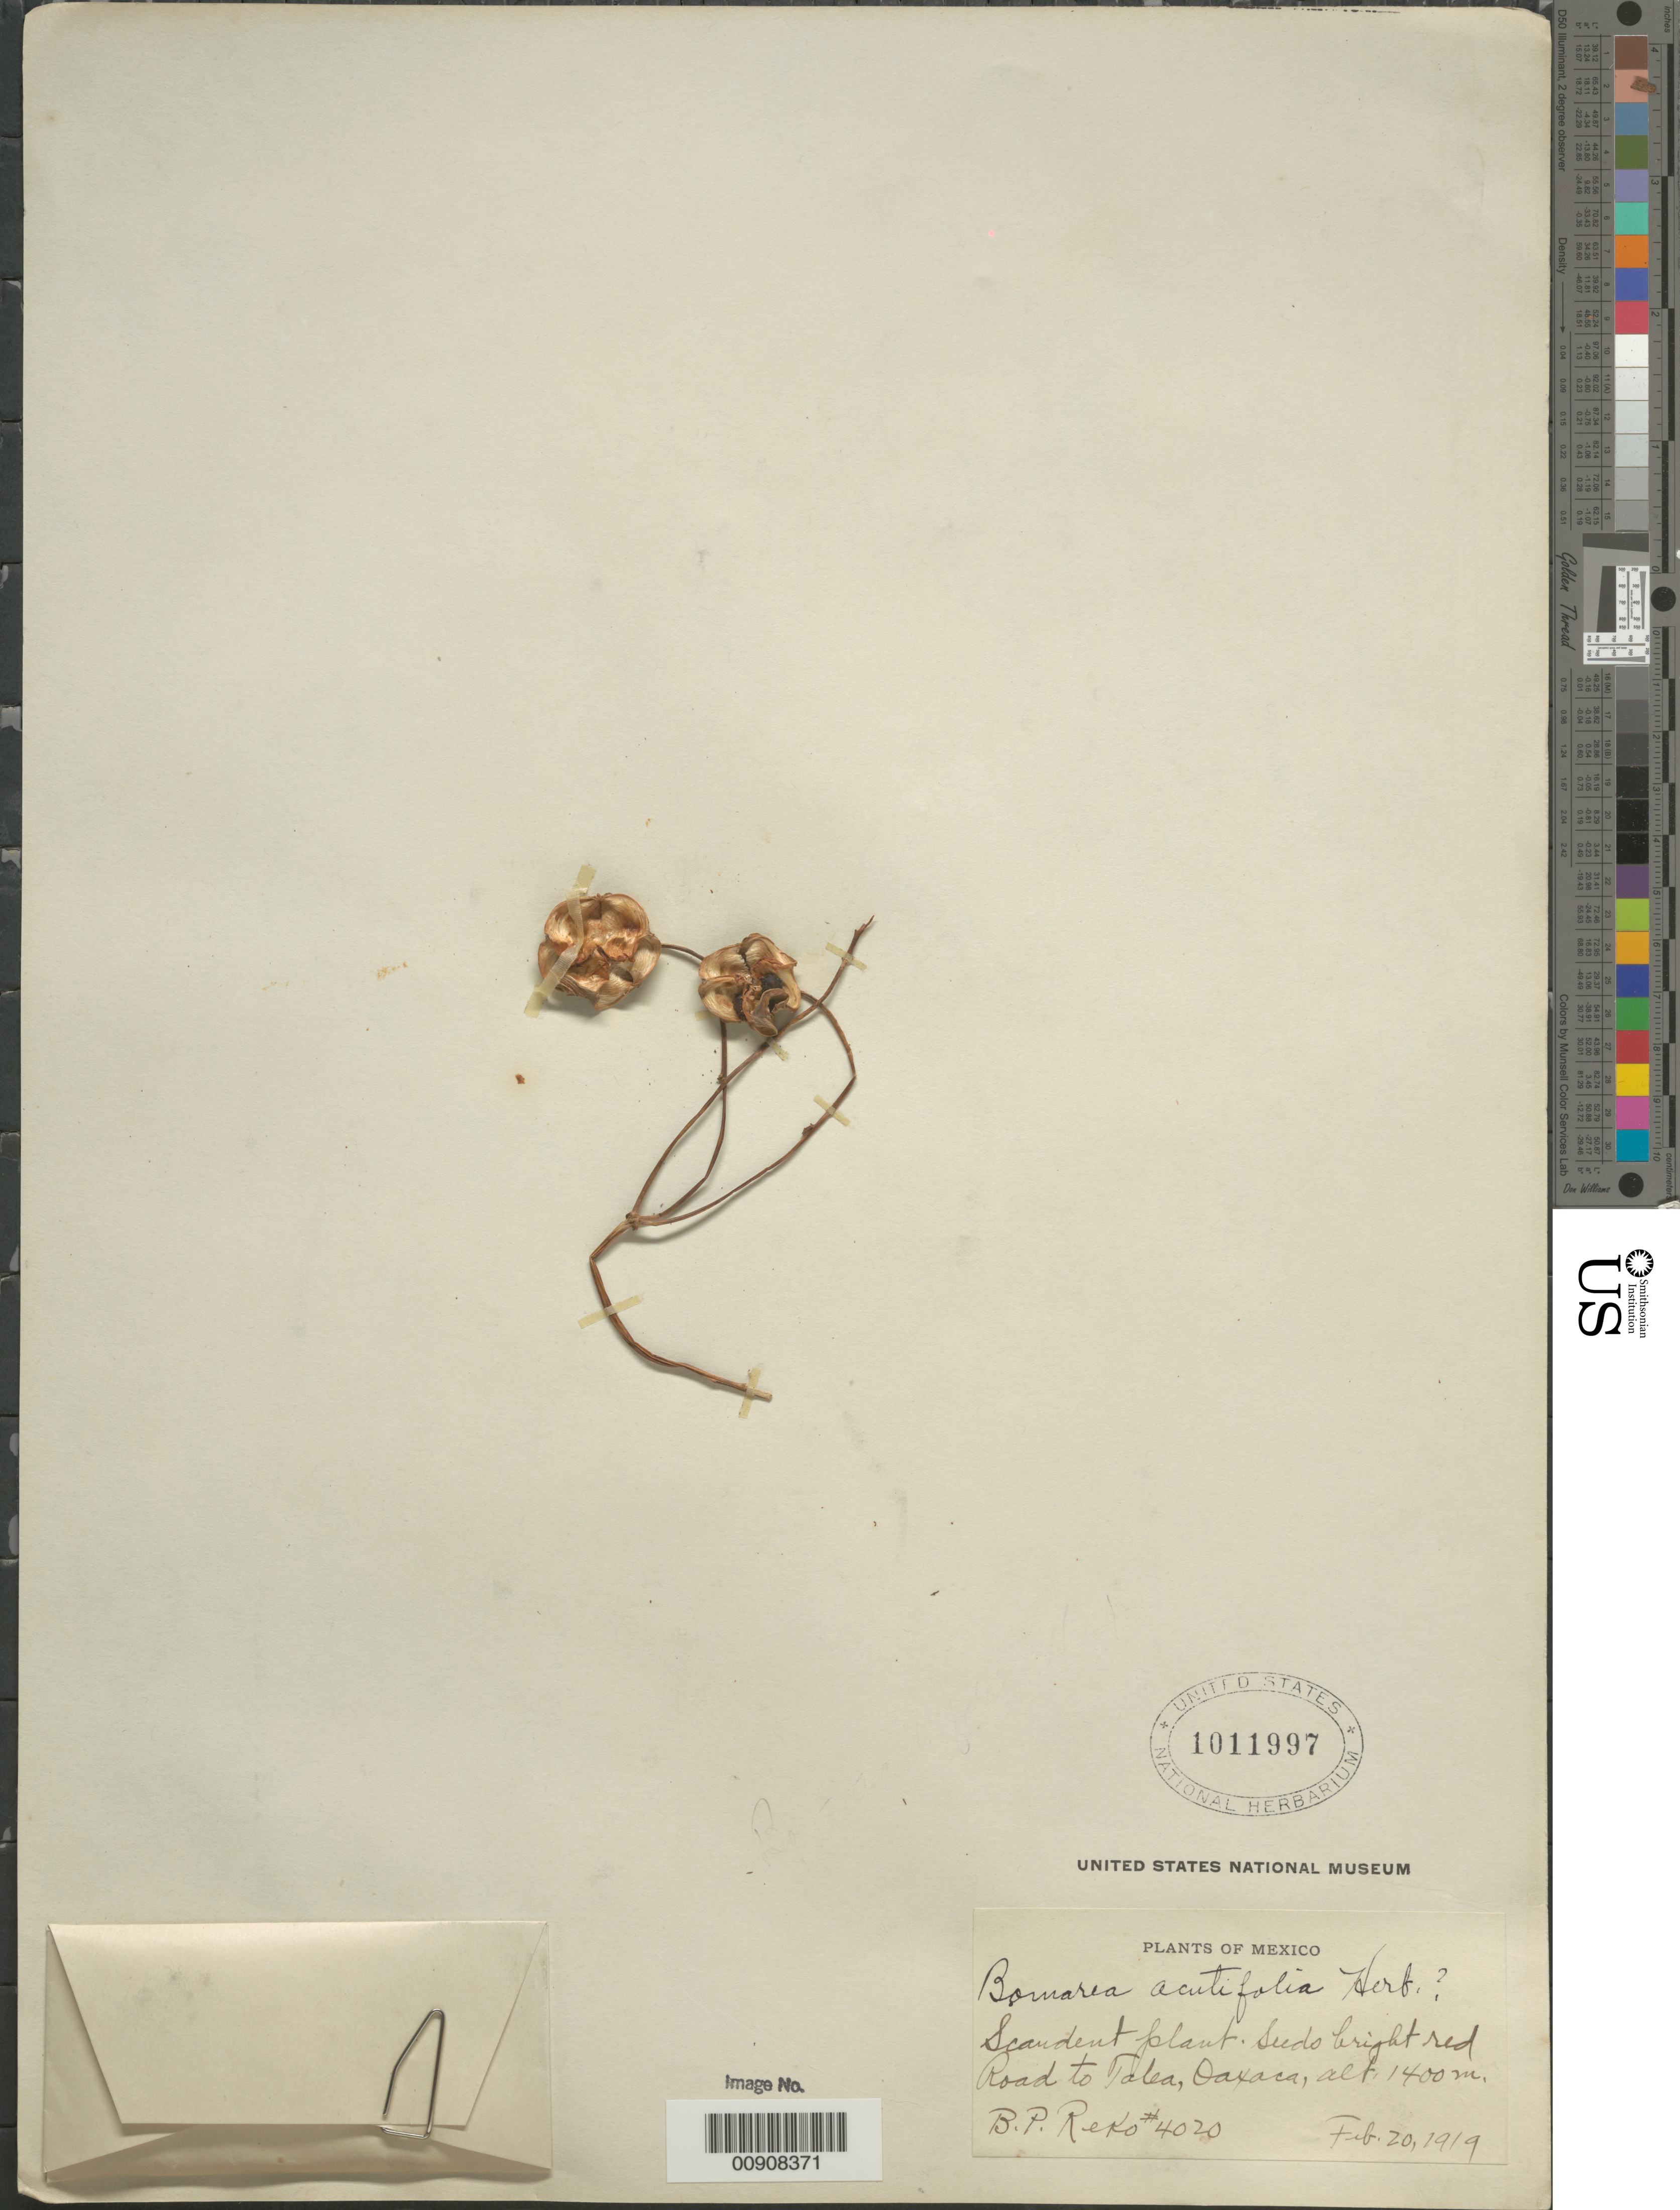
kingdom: Plantae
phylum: Tracheophyta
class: Liliopsida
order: Liliales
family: Alstroemeriaceae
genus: Bomarea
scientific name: Bomarea acutifolia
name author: (Link & Otto) Herb.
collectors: B. P. Reko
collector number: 4020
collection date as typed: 20 Feb 1919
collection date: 1919-02-20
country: Mexico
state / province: Oaxaca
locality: Road to Talea, Oaxaca.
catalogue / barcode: US 1011997